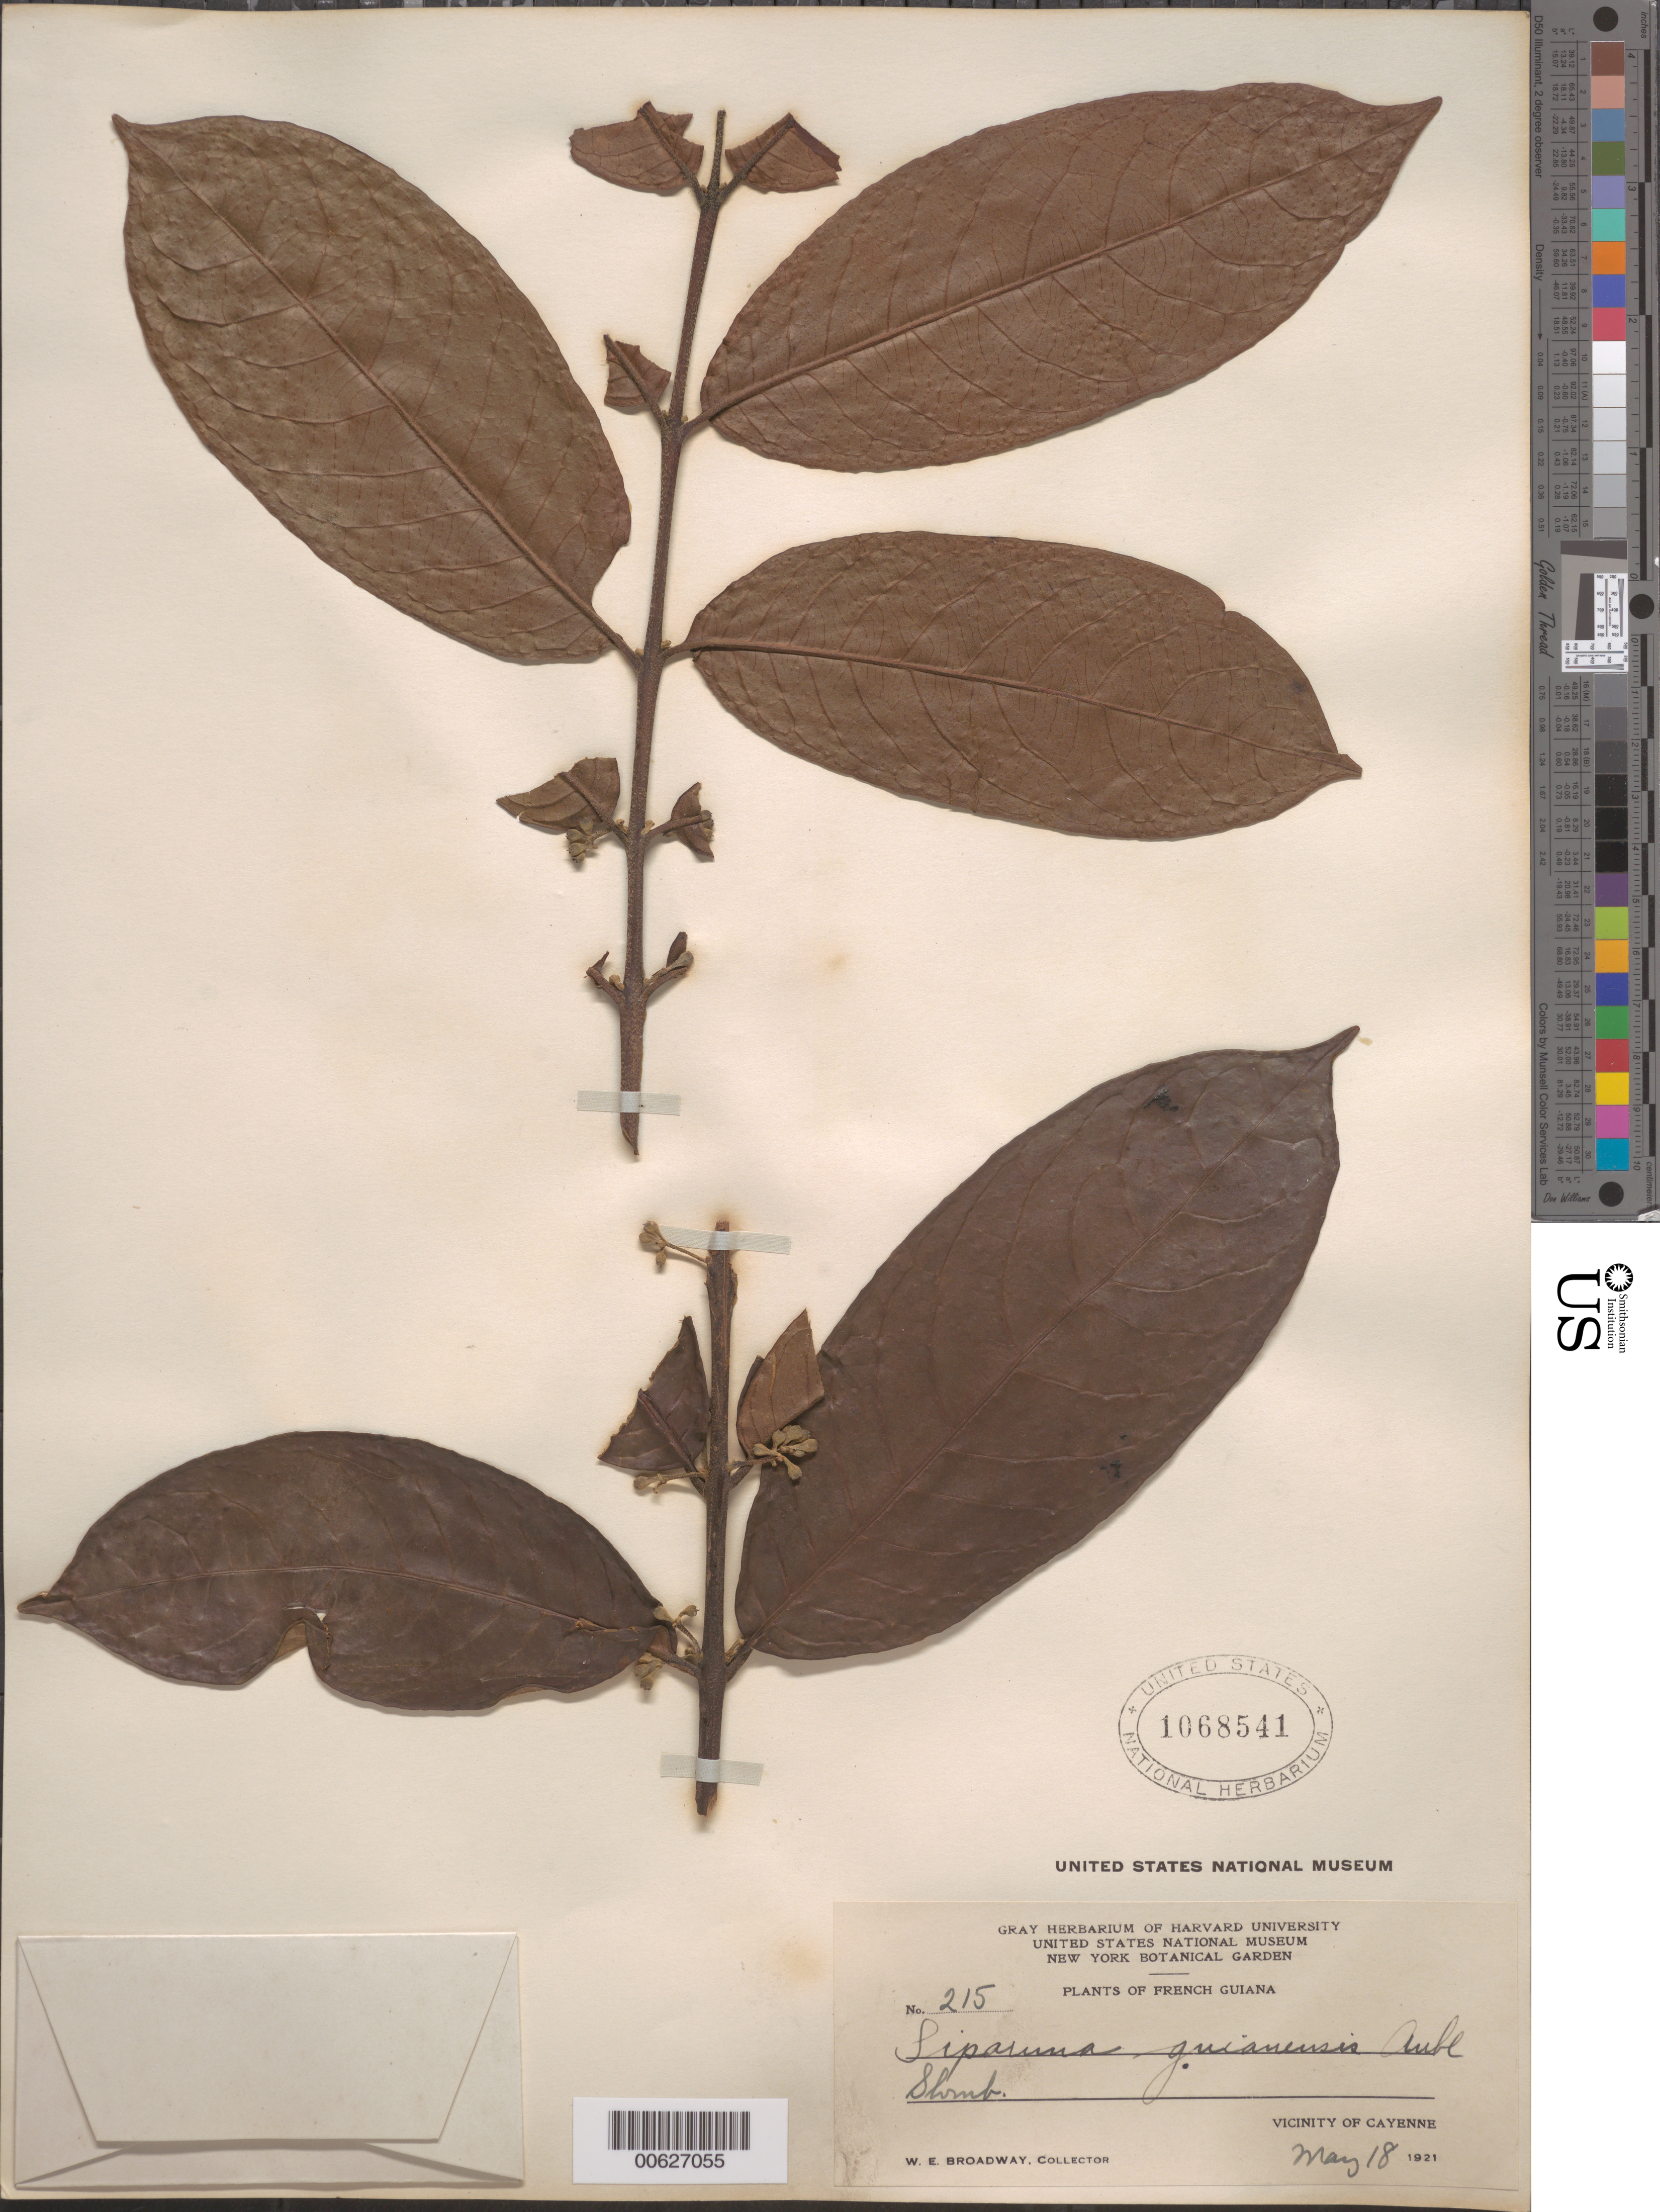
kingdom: Plantae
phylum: Tracheophyta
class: Magnoliopsida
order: Laurales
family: Siparunaceae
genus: Siparuna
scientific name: Siparuna guianensis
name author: Aubl.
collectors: W. E. Broadway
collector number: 215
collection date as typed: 18-May-21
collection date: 1921-05-18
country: French Guiana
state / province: Cayenne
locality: Cayenne, vic.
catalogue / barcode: US 1068541